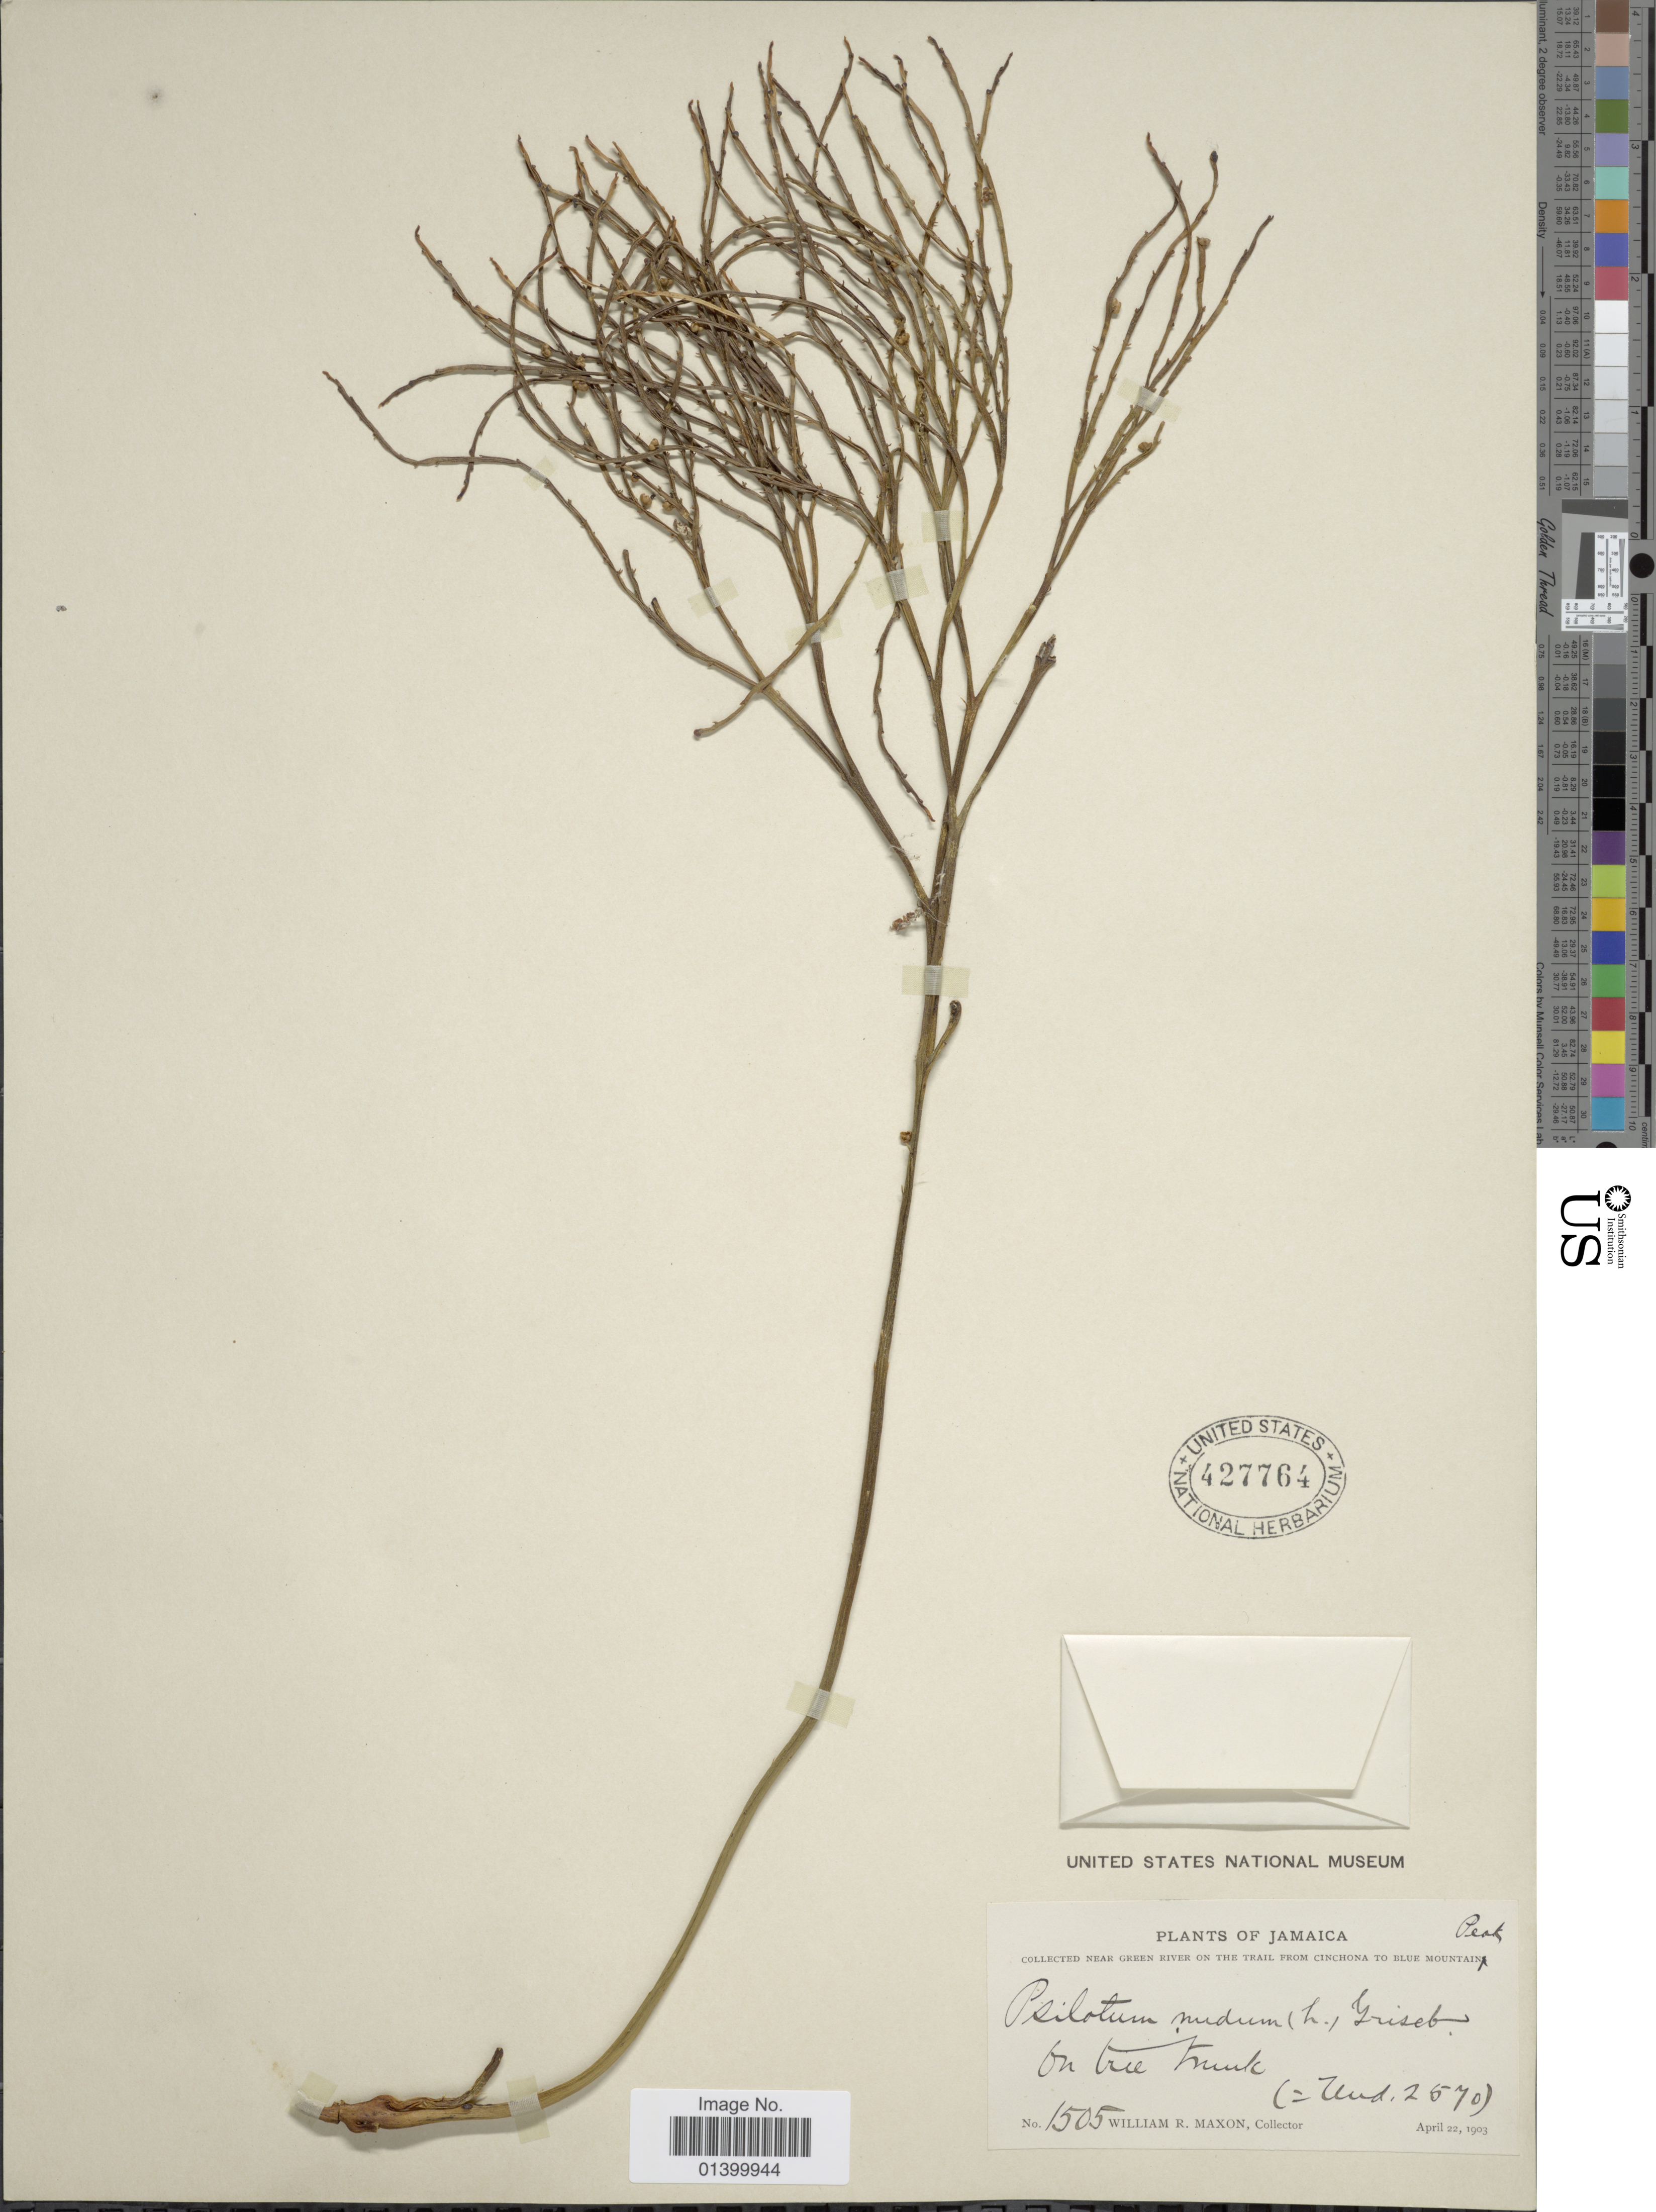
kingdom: Plantae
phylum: Tracheophyta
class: Polypodiopsida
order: Psilotales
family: Psilotaceae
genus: Psilotum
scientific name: Psilotum nudum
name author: (L.) P. Beauv.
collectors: W. R. Maxon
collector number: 1505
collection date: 1903-04-22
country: Jamaica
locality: Near Green River on the trail from Cinchona to Blue Mountains Peak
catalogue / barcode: US 427764